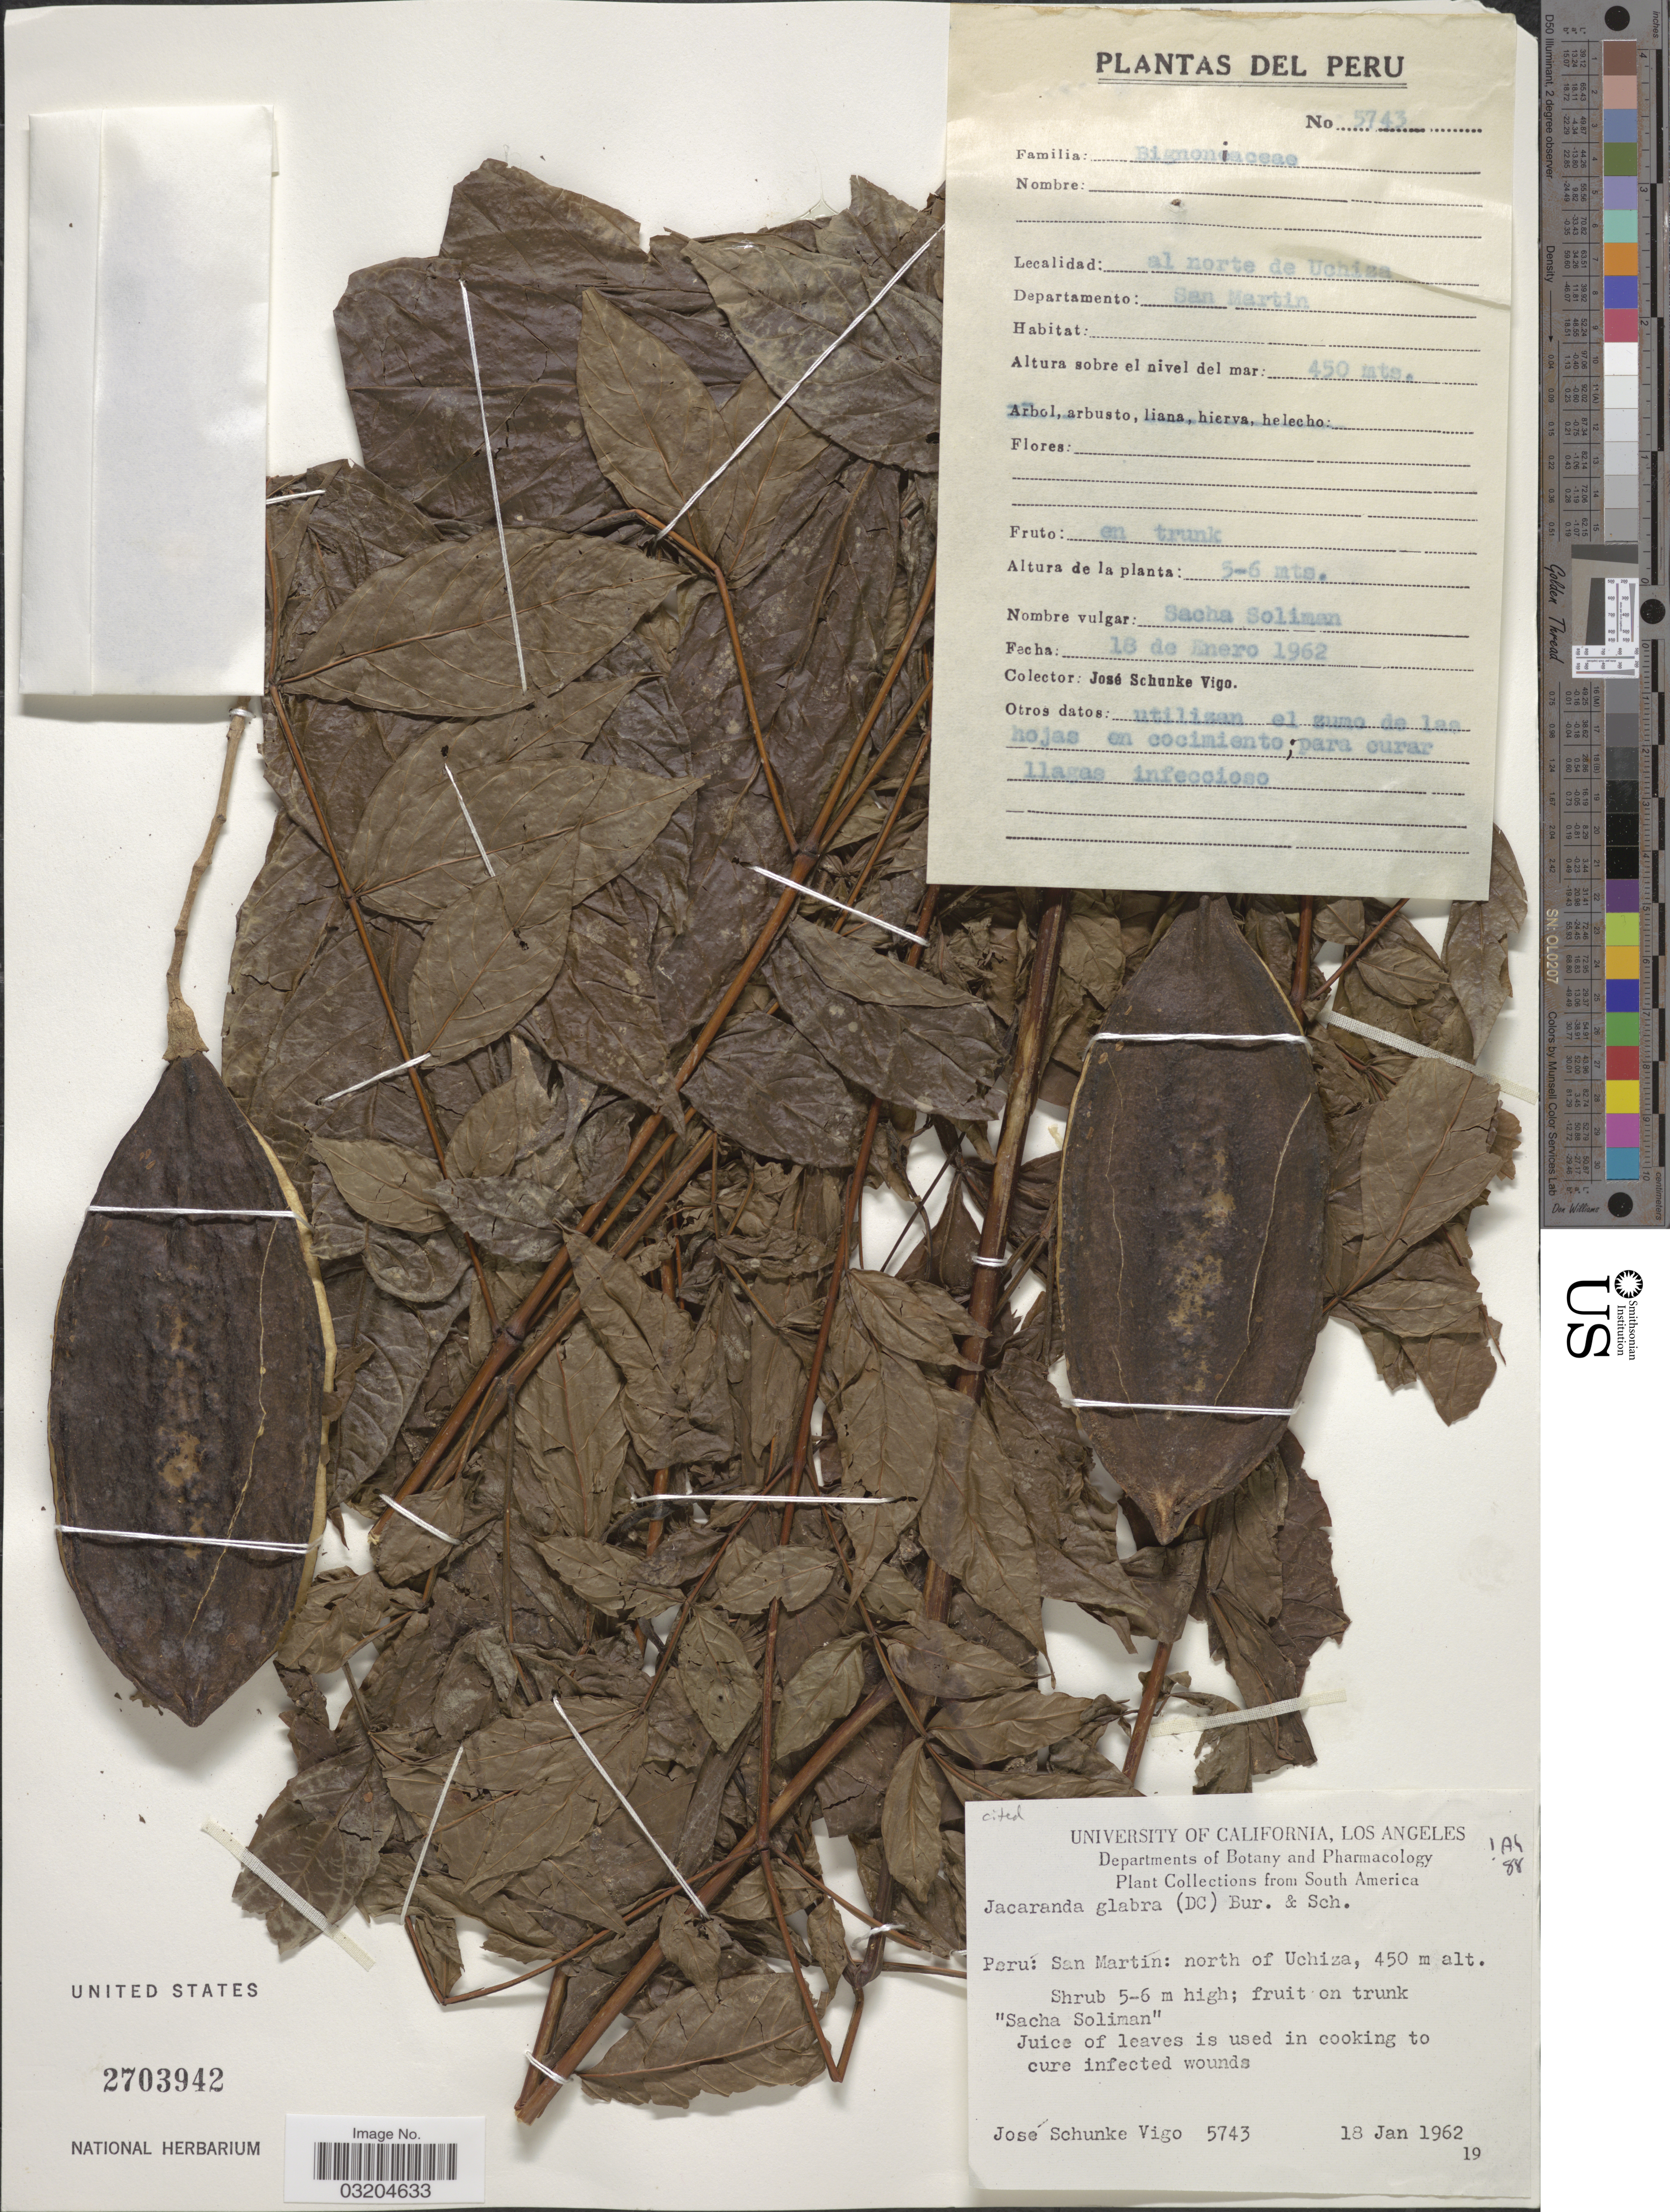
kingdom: Plantae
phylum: Tracheophyta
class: Magnoliopsida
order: Lamiales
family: Bignoniaceae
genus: Jacaranda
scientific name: Jacaranda glabra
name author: (DC.) Bureau & K. Schum.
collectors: J. Schunke Vigo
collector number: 5743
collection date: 1962-01-18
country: Peru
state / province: San Martín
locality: Departamento: San Martín: north of Uchiza. Al norte de Uchiza.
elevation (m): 450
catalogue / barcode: US 2703942